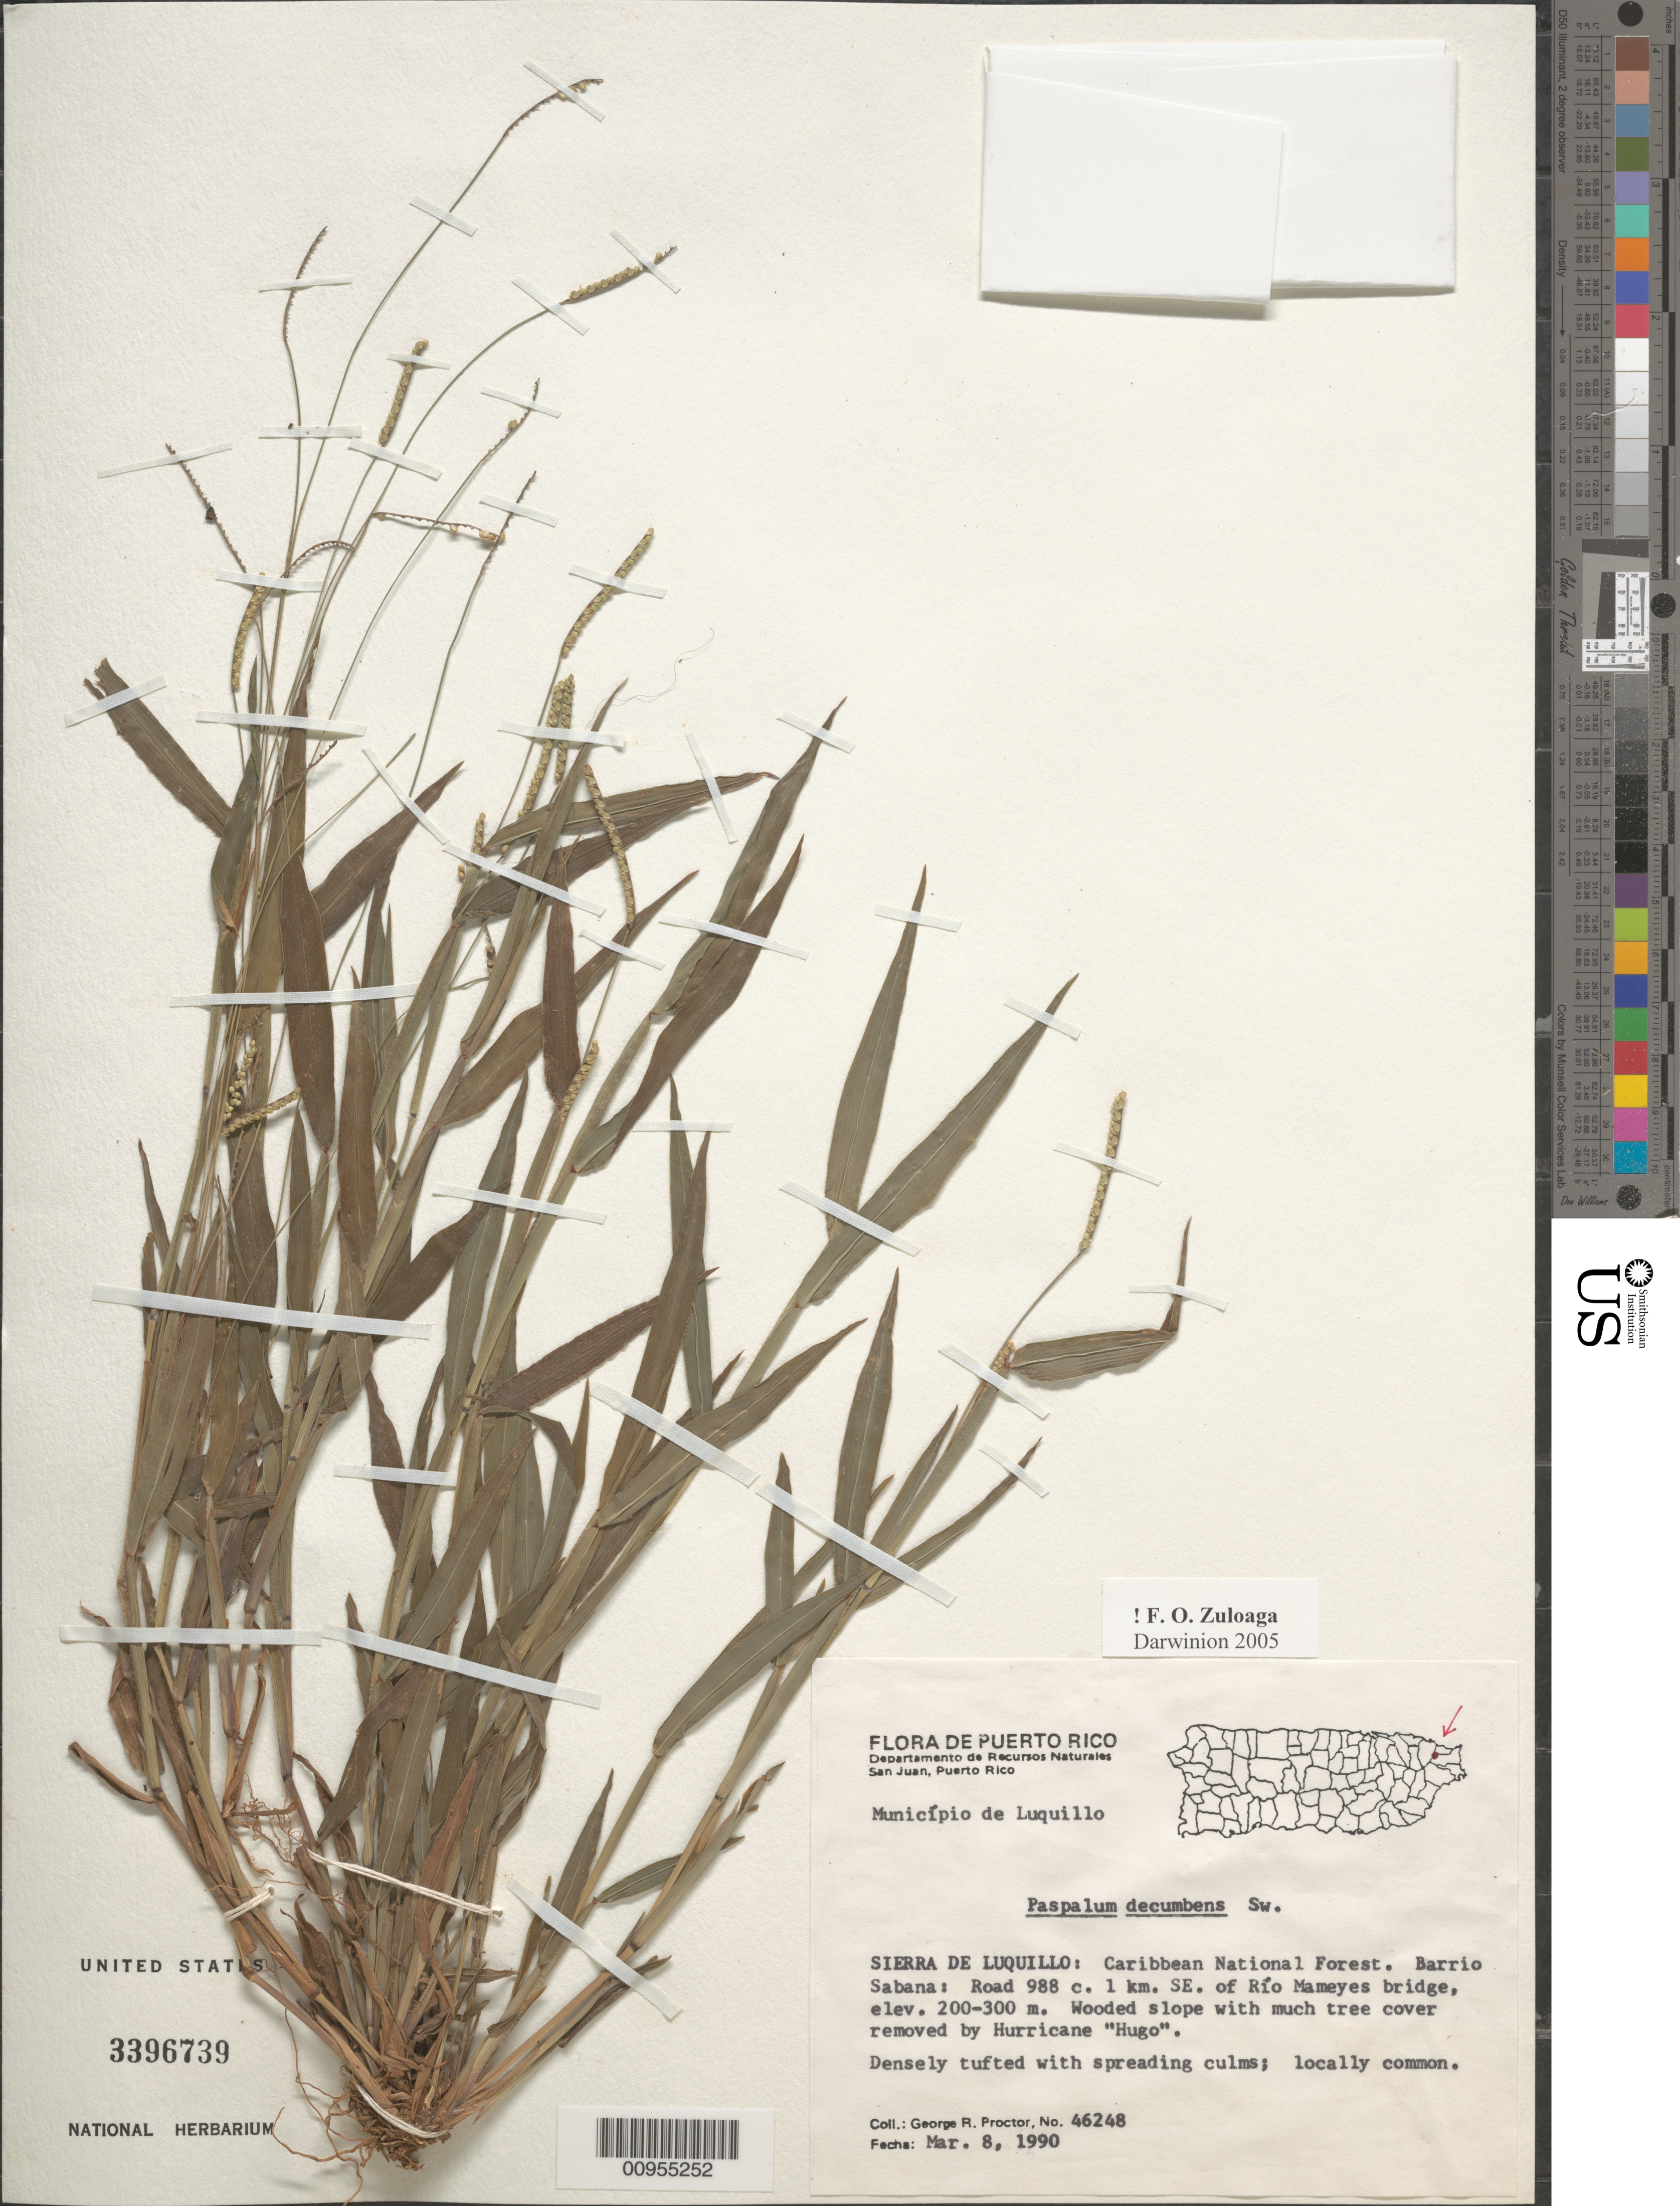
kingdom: Plantae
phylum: Tracheophyta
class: Liliopsida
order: Poales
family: Poaceae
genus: Paspalum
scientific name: Paspalum decumbens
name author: Sw.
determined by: Zuloaga, F. O.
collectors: G. R. Proctor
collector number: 46248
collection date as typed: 08 Mar 1990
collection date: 1990-03-08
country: Puerto Rico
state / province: Luquillo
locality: Sierra de Luquillo: Caribbean National Forest, Barrio Sabana, Road 988, ca. 1 km SE of Rio Mameyes bridge.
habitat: Wooded slope with much tree cover removed by Hurricane "Hugo"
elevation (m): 200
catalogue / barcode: US 3396739